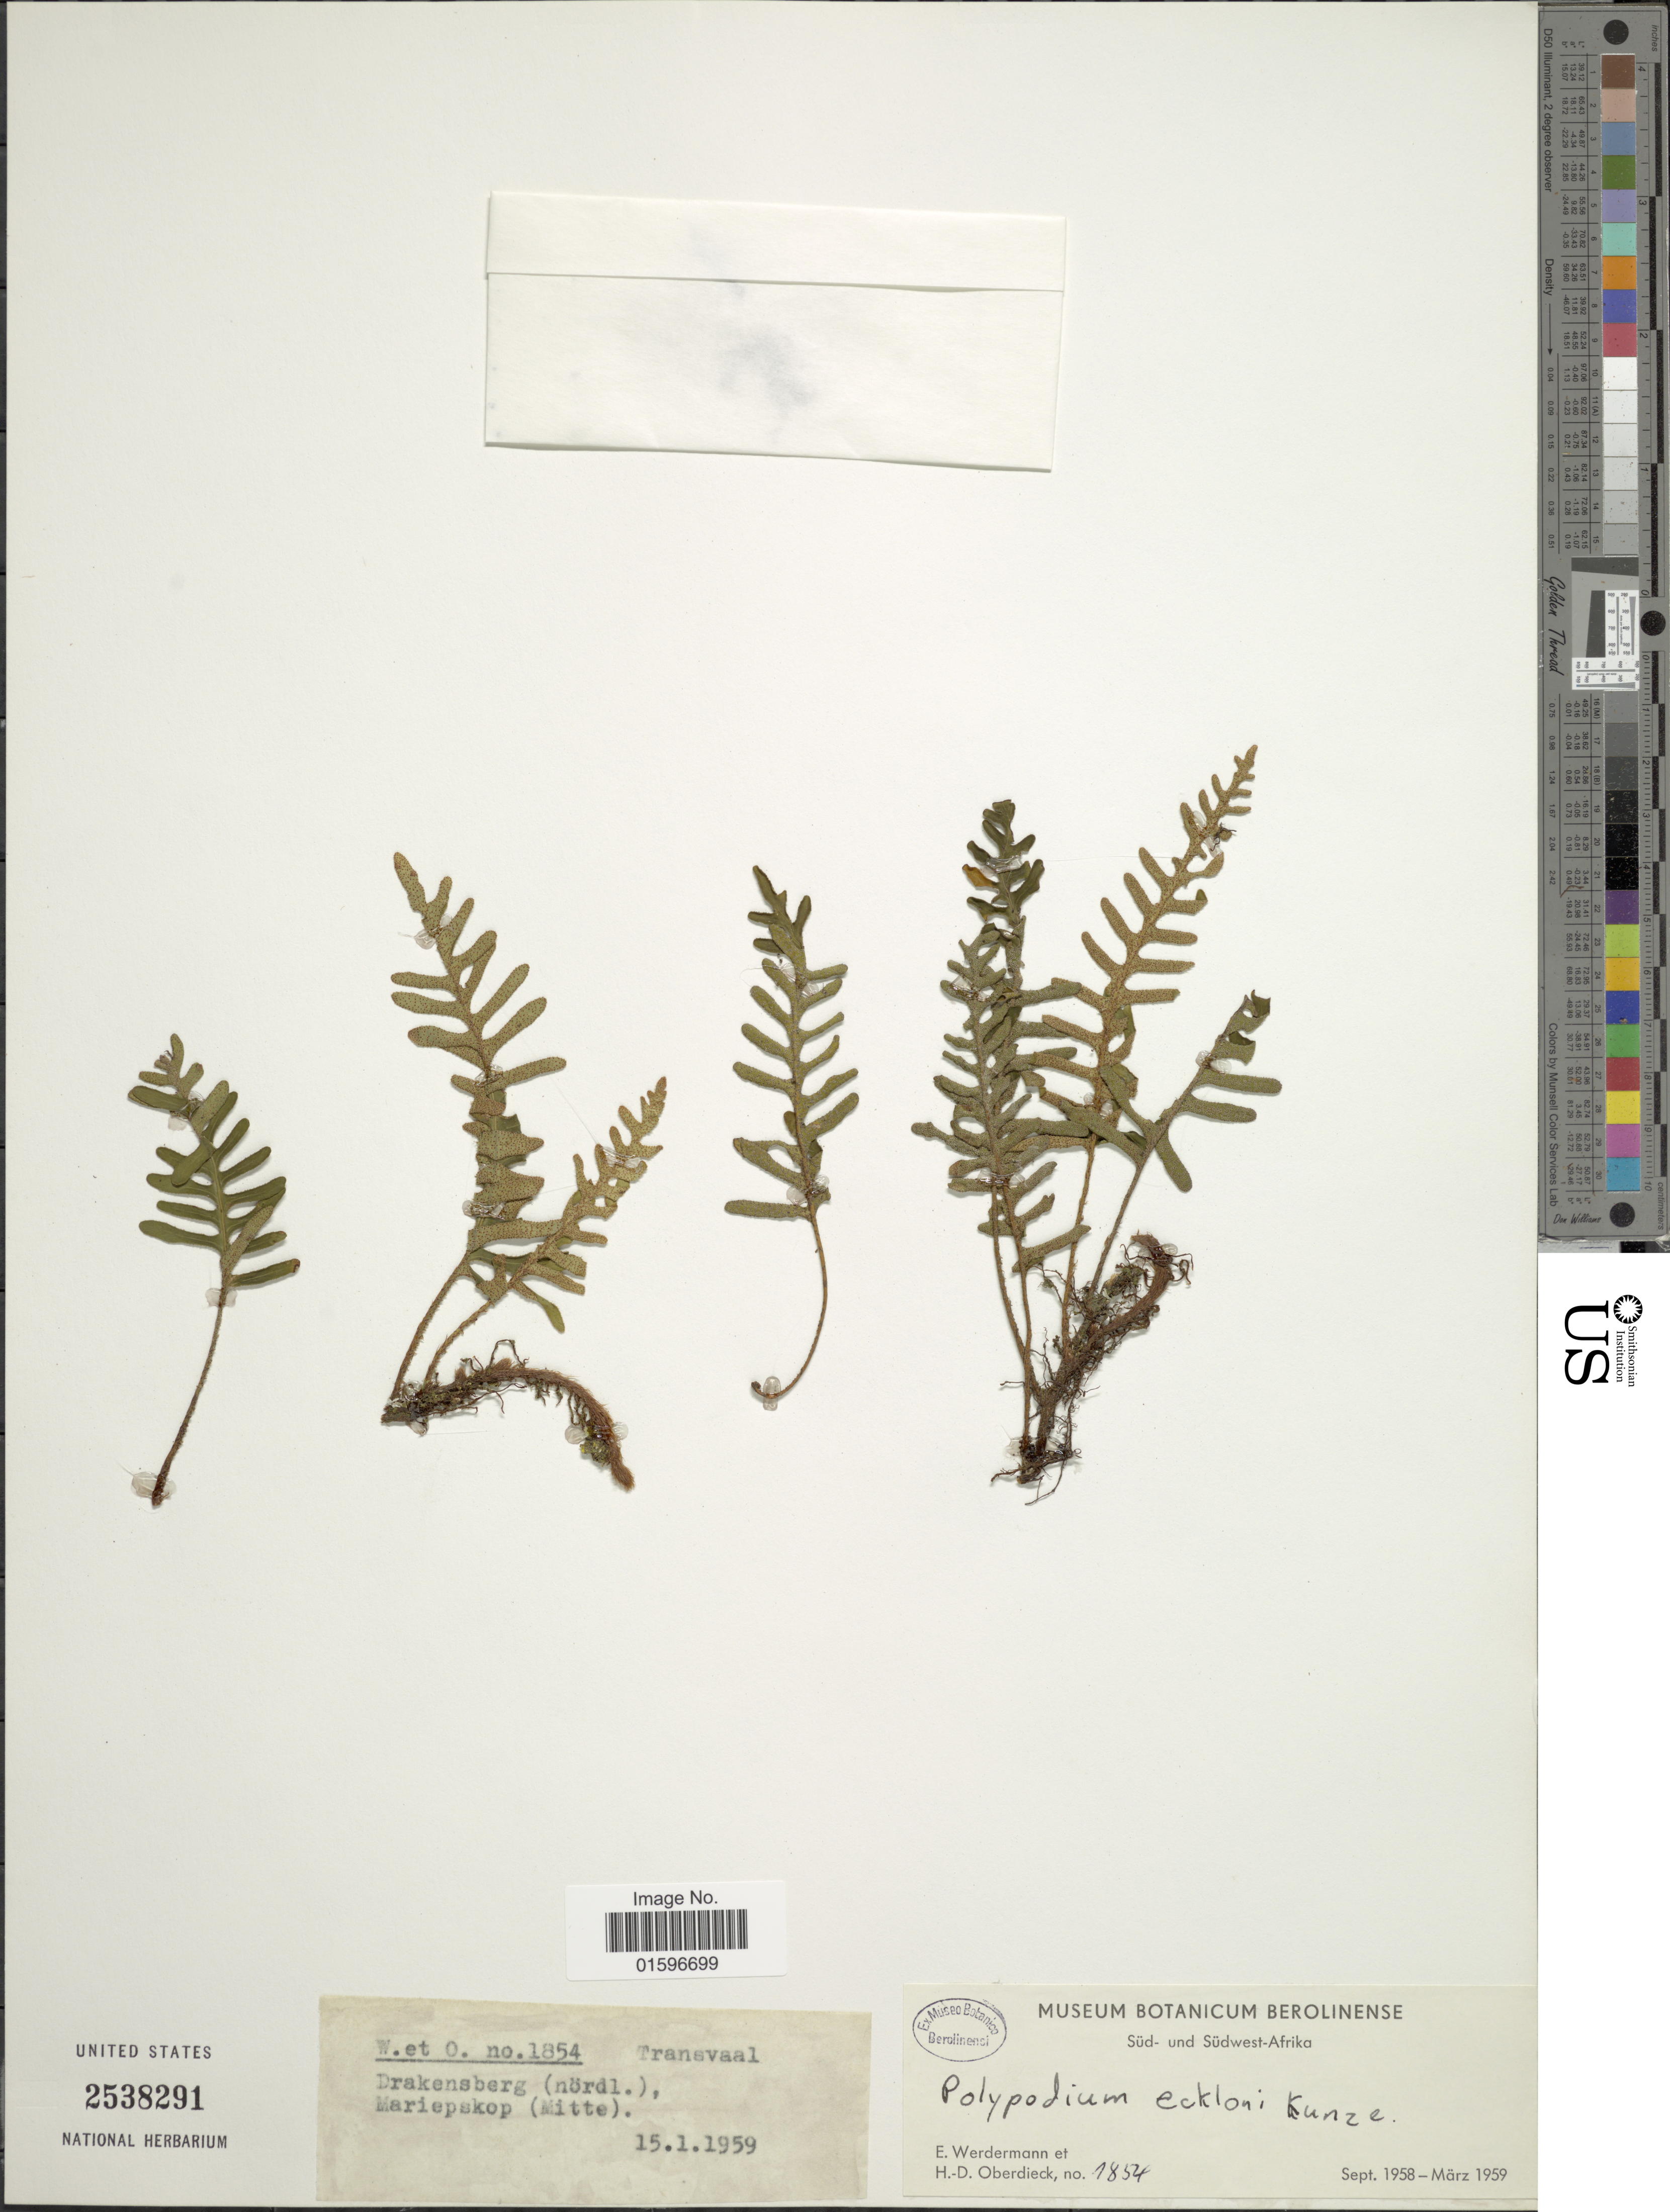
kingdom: Plantae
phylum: Tracheophyta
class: Polypodiopsida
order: Polypodiales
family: Polypodiaceae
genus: Polypodium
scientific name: Polypodium eckloni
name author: Kunze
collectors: E. Werdermann & H. Oberdieck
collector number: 1854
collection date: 1959-01-15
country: South Africa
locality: Süd- und Südwest-Afrika. Transvaal. Drankensberg (nordl.) Mariepskop (Mitte)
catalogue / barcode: US 2538291